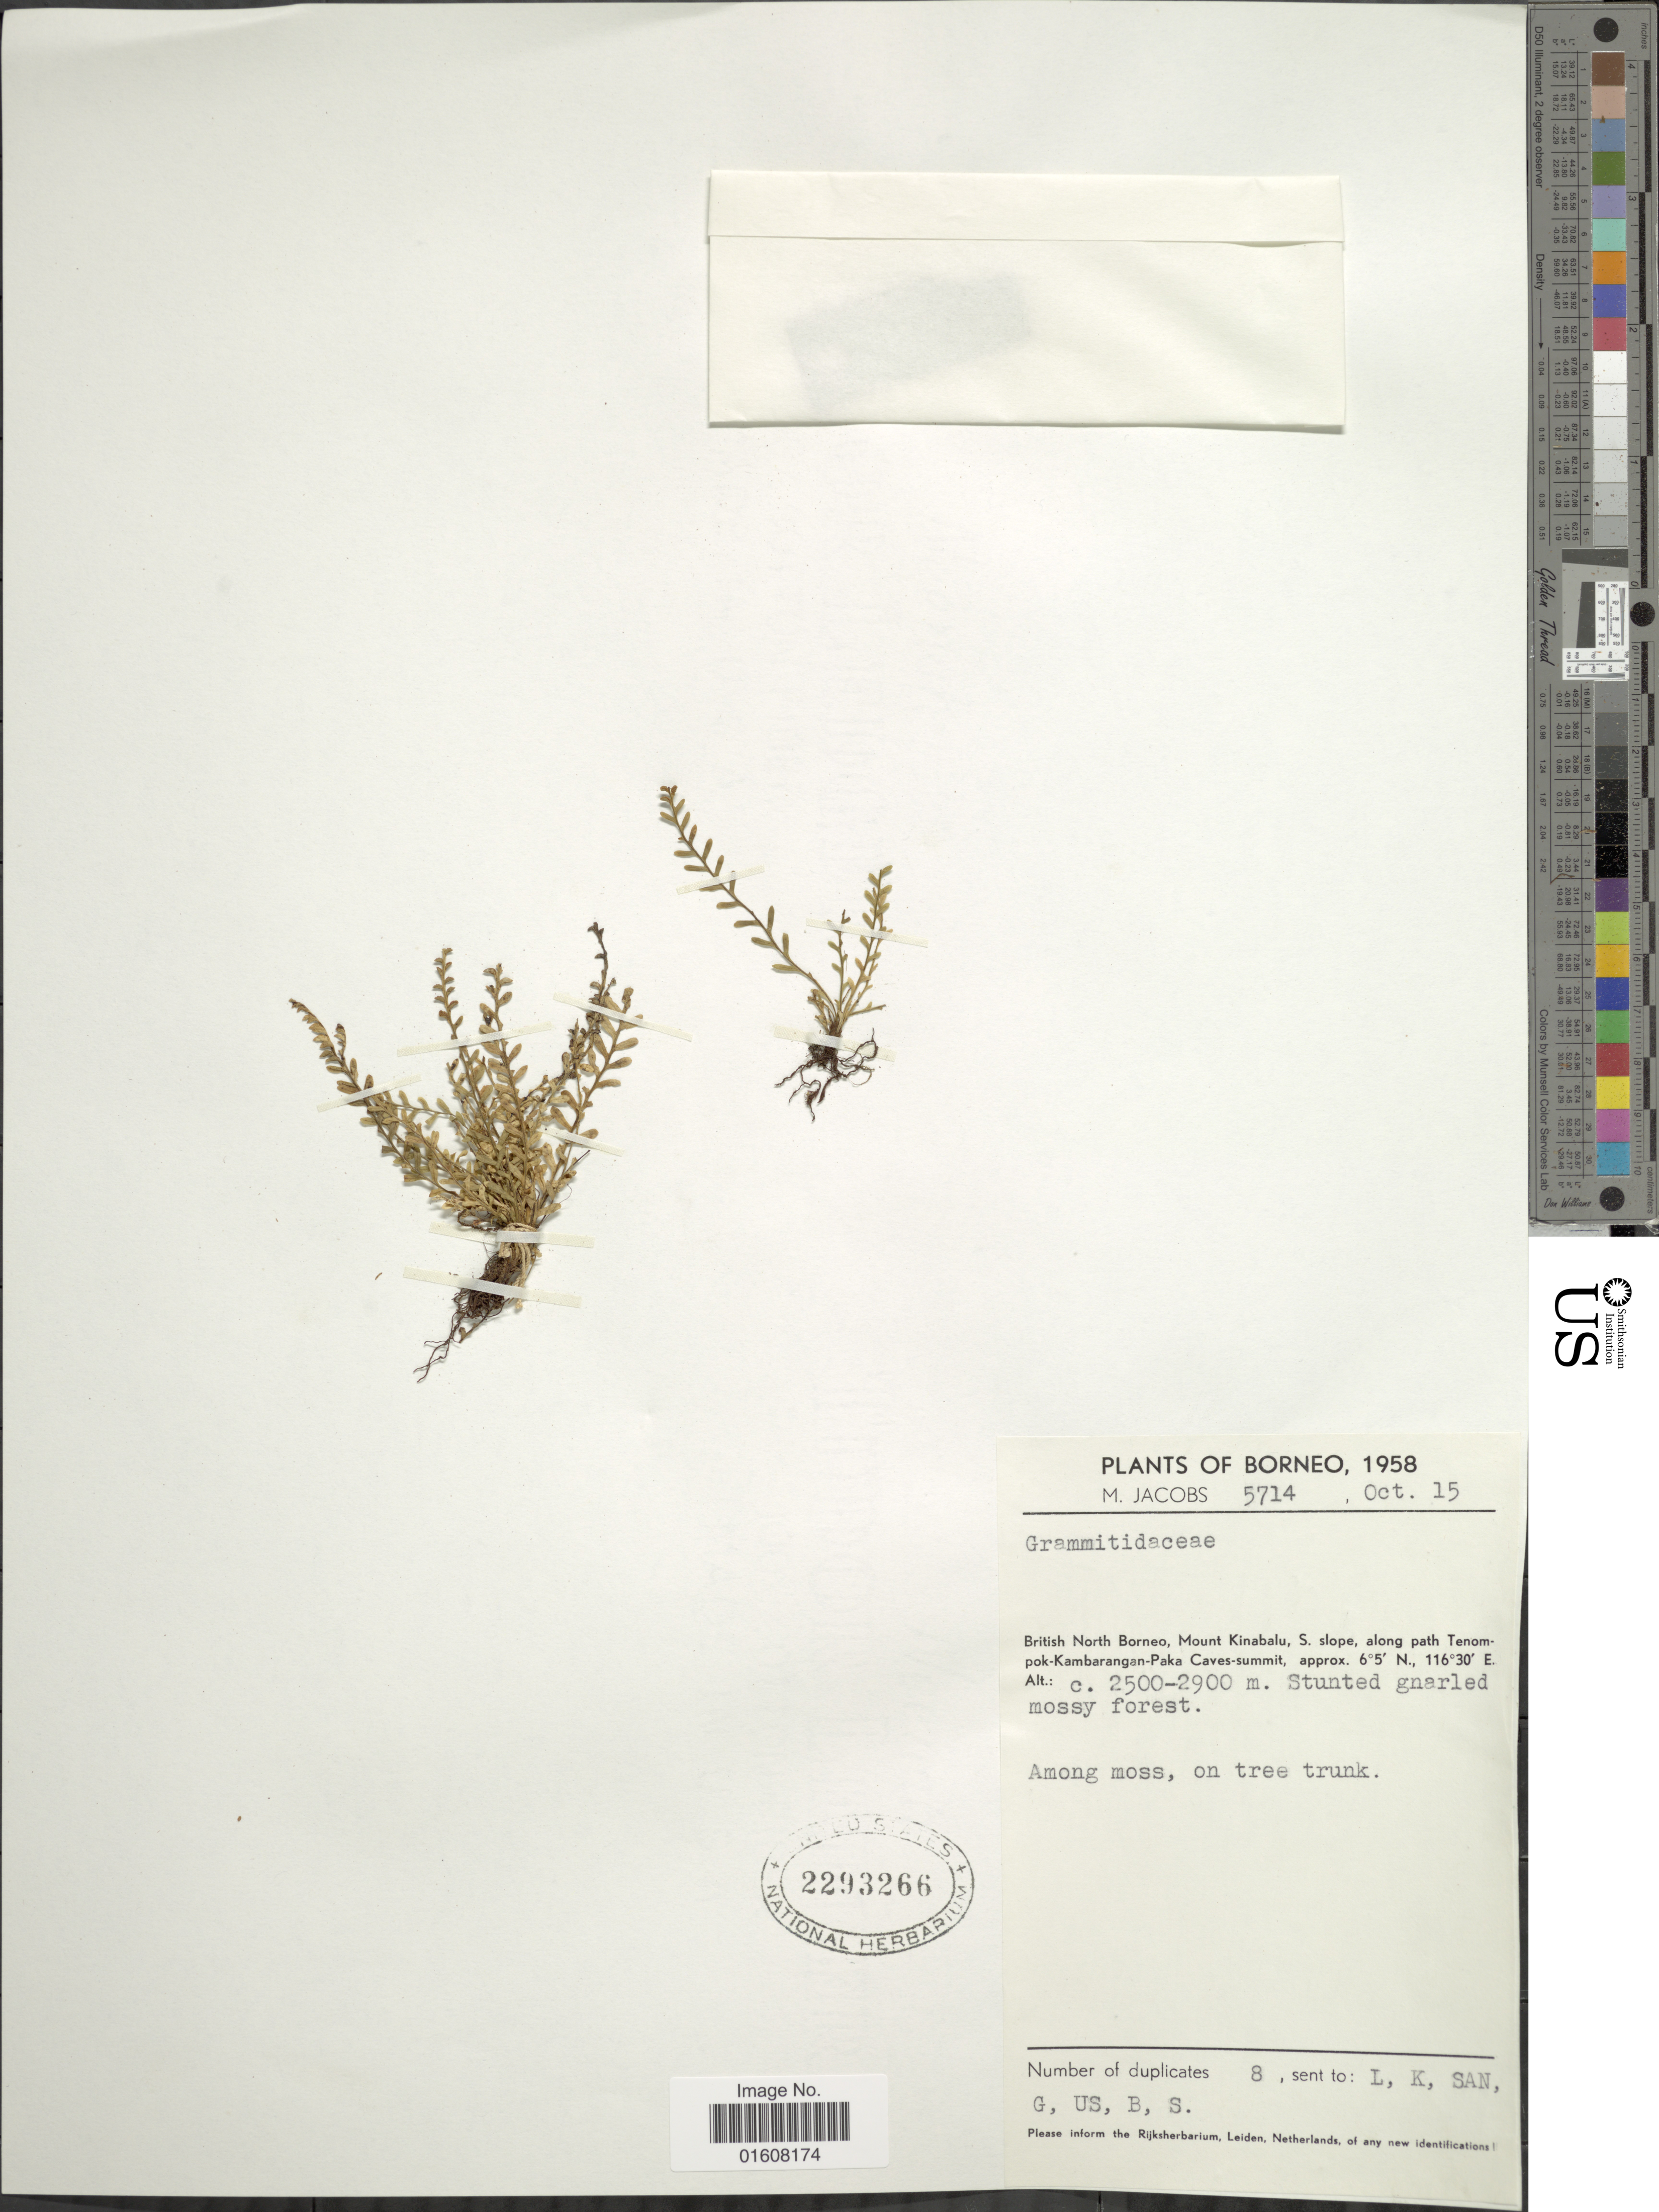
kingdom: Plantae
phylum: Tracheophyta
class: Polypodiopsida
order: Polypodiales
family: Polypodiaceae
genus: Grammitis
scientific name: Grammitis sp.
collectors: M. Jacobs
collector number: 5714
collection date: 1958-10-15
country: Malaysia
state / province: Sabah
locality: British North Borneo, Mount Kinabalu, S. slope, along path Tenompok-Kambarangan-Paka Caves-summit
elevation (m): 2500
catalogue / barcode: US 2293266